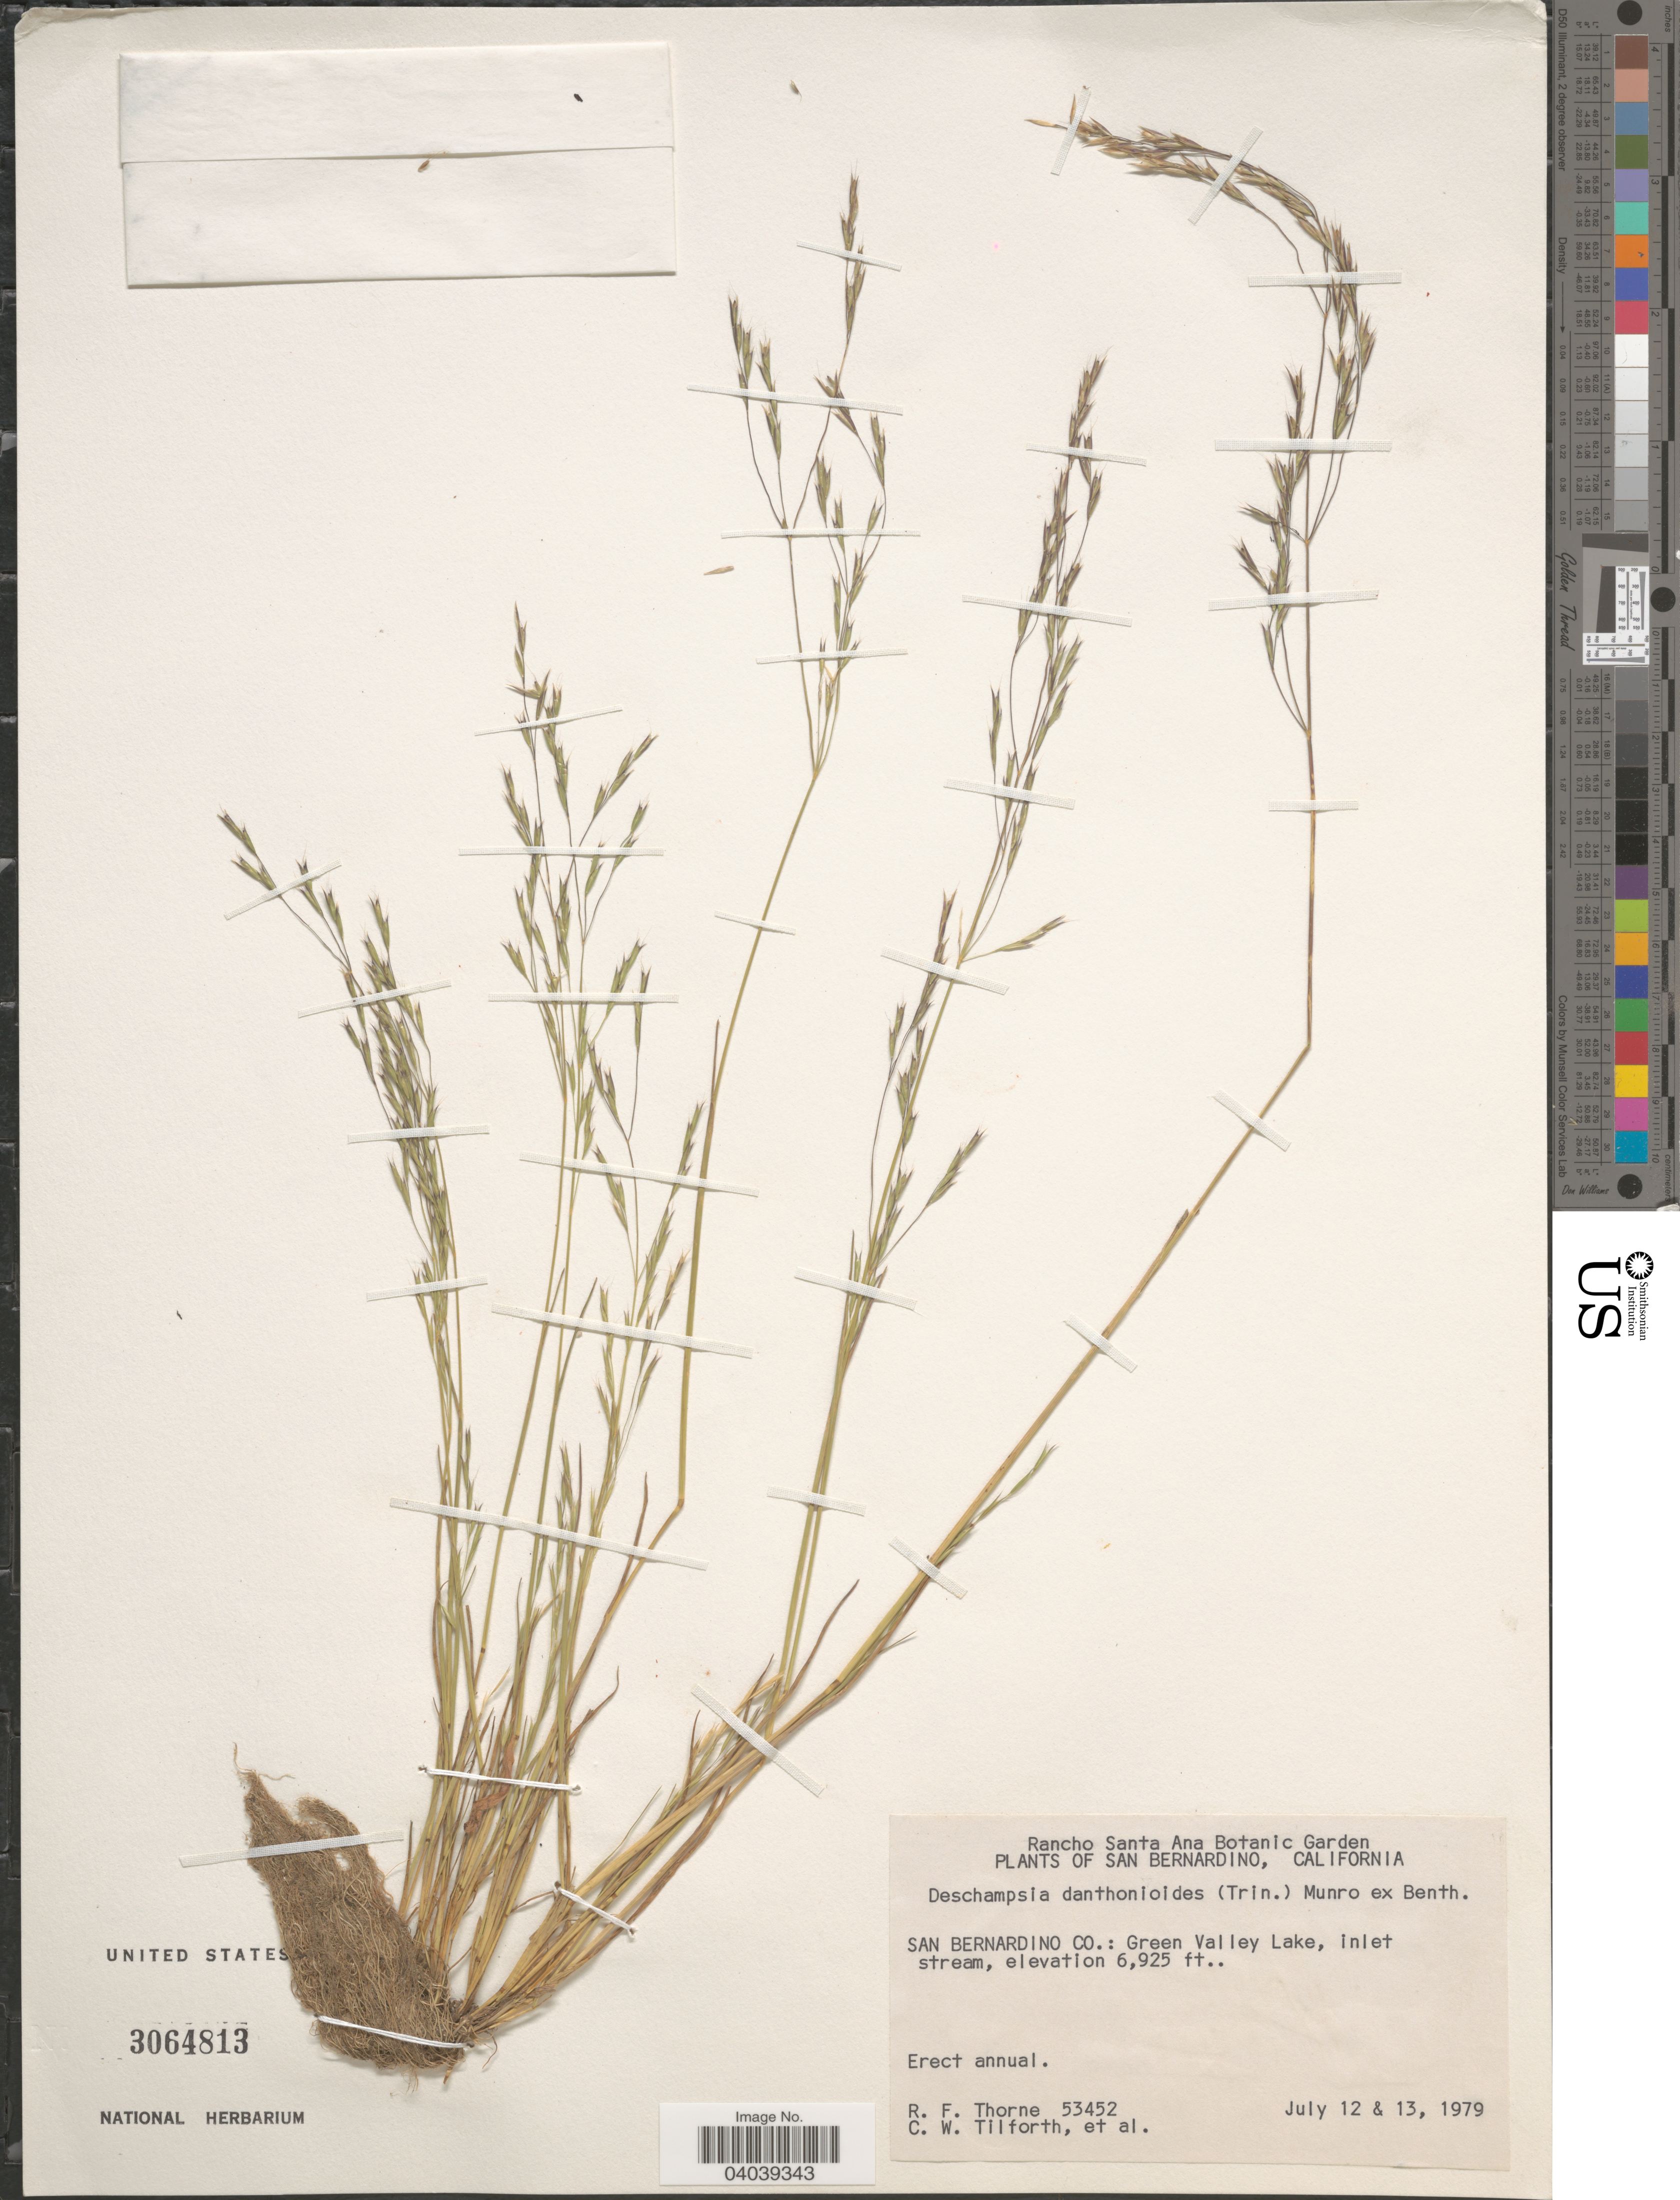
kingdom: Plantae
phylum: Tracheophyta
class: Liliopsida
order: Poales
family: Poaceae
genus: Deschampsia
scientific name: Deschampsia danthonioides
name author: (Trin.) Munro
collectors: R. Thorne, C. Tilforth & et al.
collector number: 53452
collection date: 1979-07-12/1979-07-13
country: United States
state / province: California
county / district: San Bernardino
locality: San Bernardino. San Bernardino Co.: Green Valley Lake, inlet stream.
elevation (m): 2111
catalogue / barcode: US 3064813